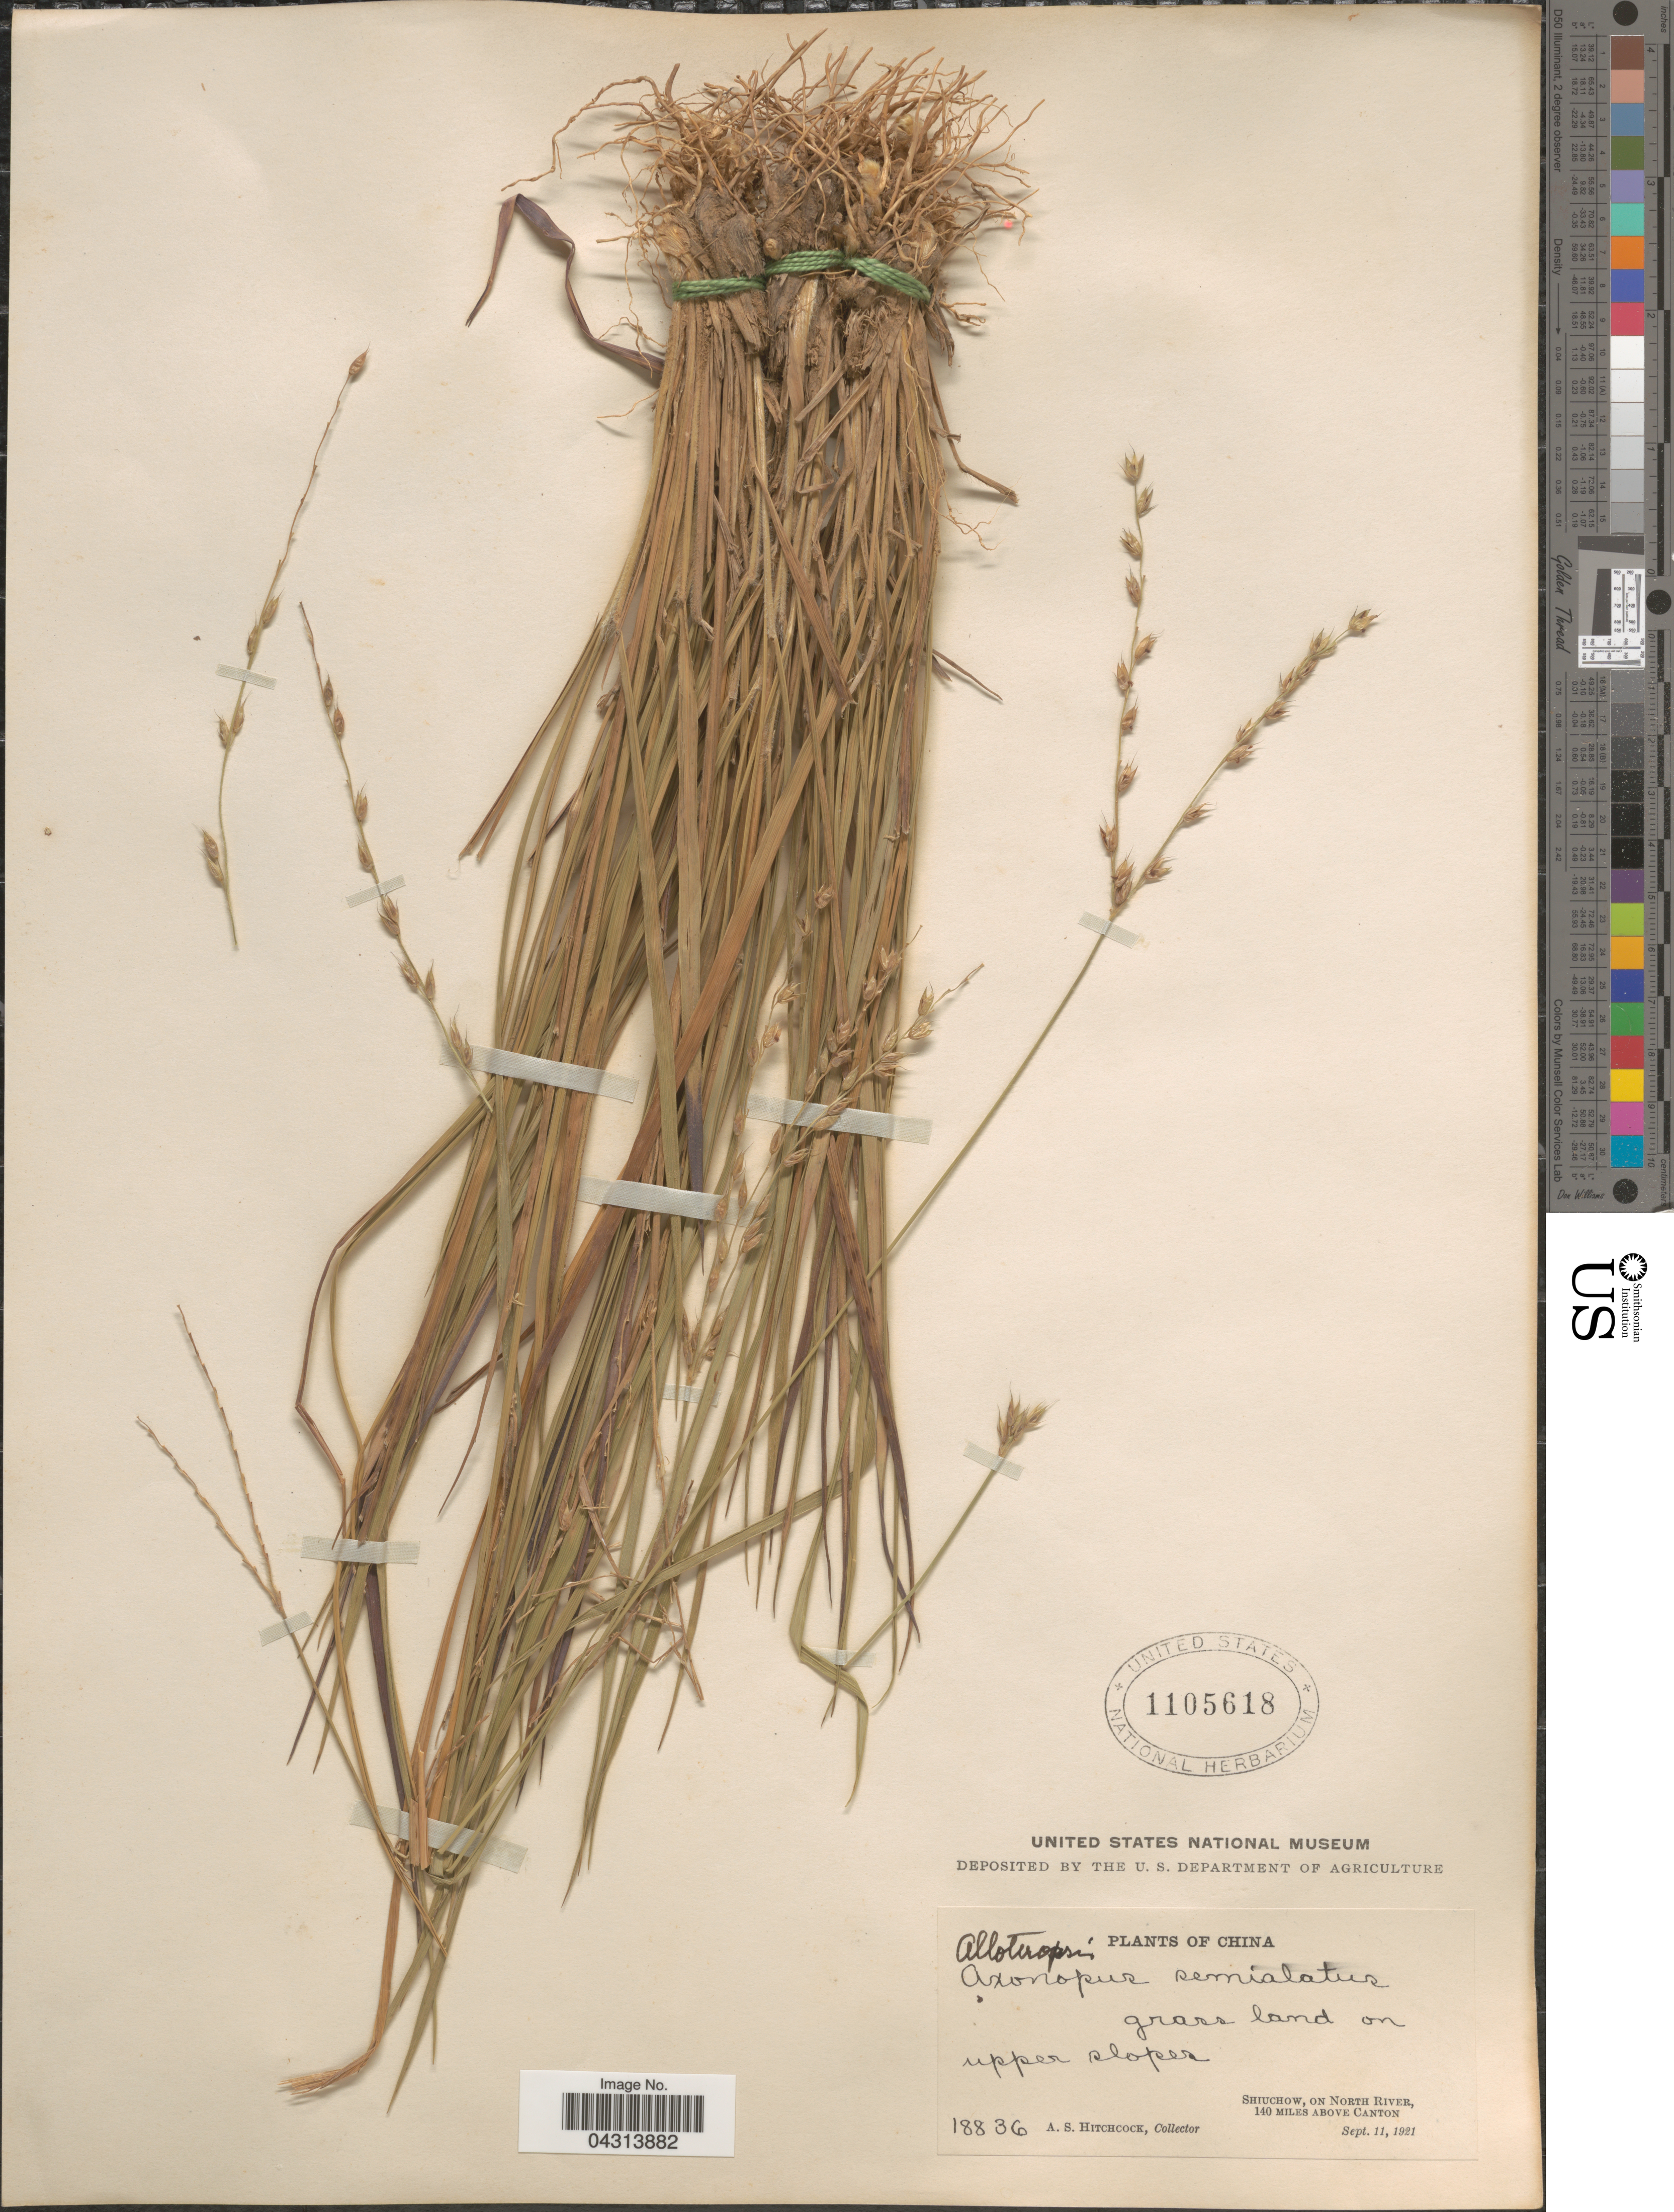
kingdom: Plantae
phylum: Tracheophyta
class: Liliopsida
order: Poales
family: Poaceae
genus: Alloteropsis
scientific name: Alloteropsis semialata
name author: (R. Br.) Hitchc.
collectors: A. S. Hitchcock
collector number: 18836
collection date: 1921-09-11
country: China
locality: Shiuchow, On North River, 140 Miles Above Canton.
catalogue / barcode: US 1105618